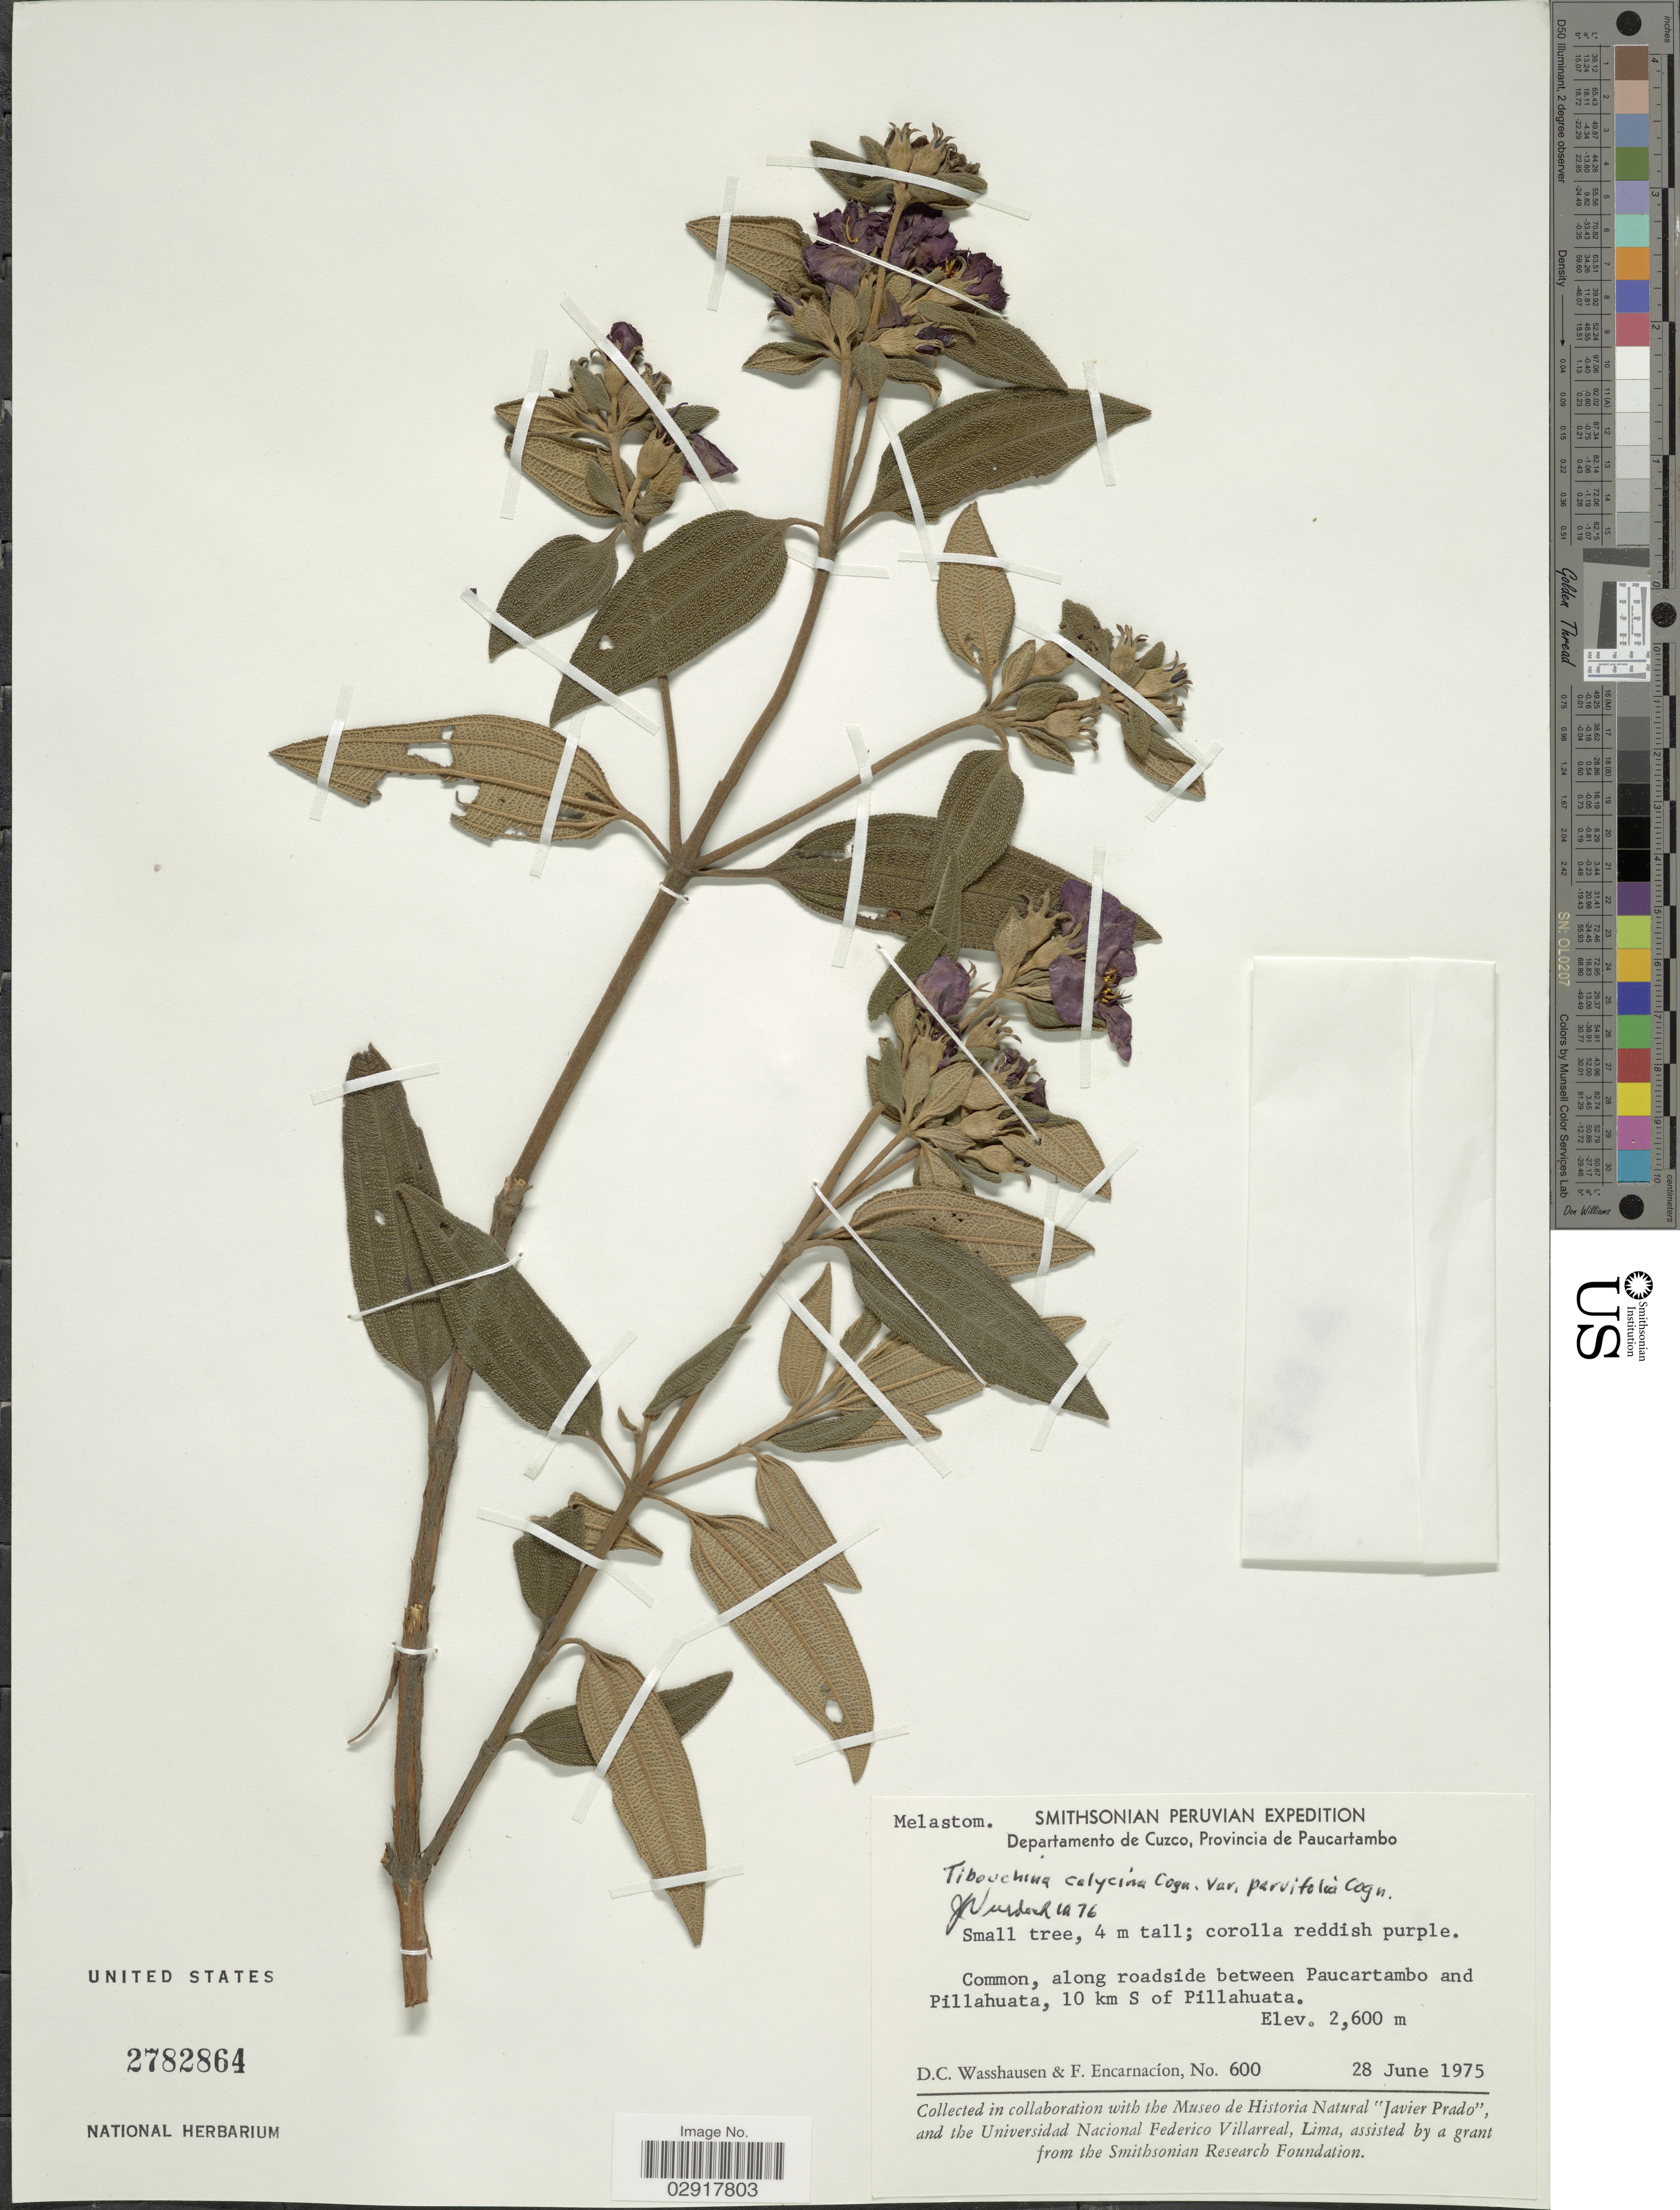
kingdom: Plantae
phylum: Tracheophyta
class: Magnoliopsida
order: Myrtales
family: Melastomataceae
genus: Tibouchina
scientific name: Tibouchina calycina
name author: Cogn.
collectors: D. C. Wasshausen & F. Encarnación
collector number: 600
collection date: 1975-06-28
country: Peru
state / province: Cusco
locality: Departamento de Cuzco, Provincia de Paucartambo. Common, along roadside between Paucartambo and Pillahuata, 10 km S of Pillahuata.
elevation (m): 2600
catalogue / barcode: US 2782864